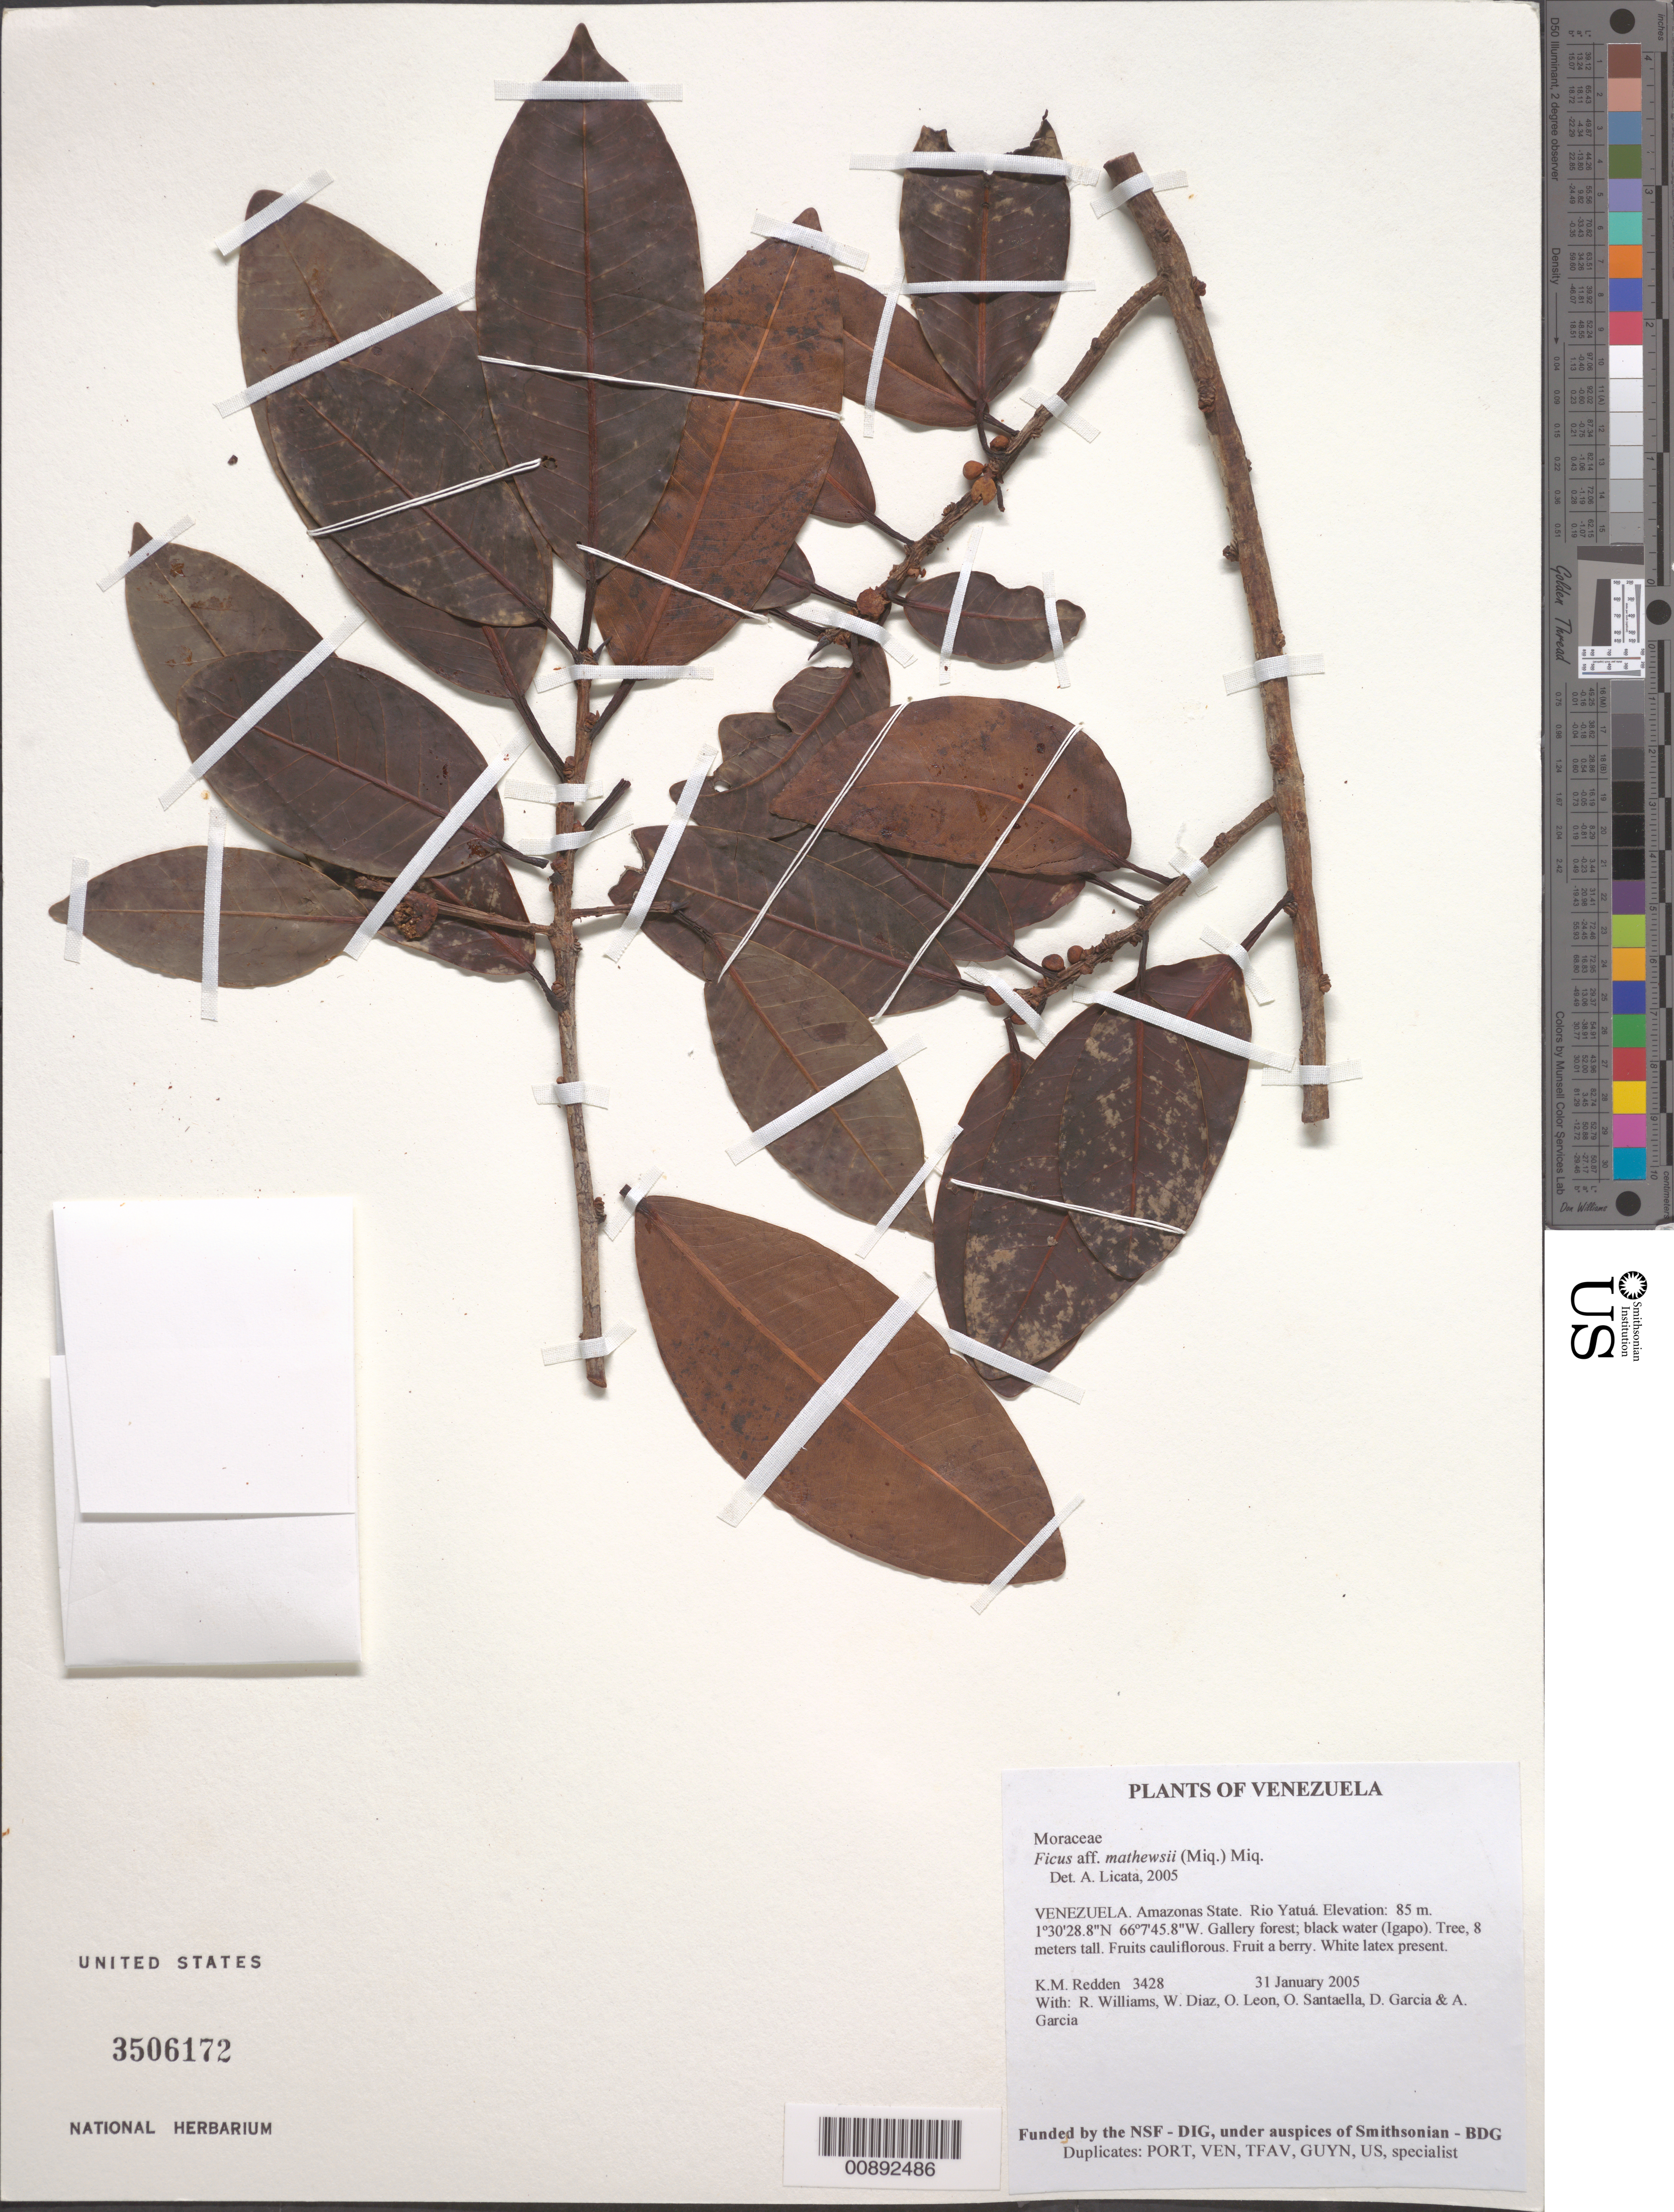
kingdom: Plantae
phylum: Tracheophyta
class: Magnoliopsida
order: Rosales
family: Moraceae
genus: Ficus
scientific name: Ficus mathewsii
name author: (Miq.) Miq.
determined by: Licata, A., (PORT), Univ. Nac. Exp. de los Llanos Ezequiel Zamora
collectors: K. M. Redden, R. Williams, W. Díaz P., O. León, O. Santaella, D. Garcia & A. Garcia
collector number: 3428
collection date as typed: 31 January 2005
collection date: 2005-01-31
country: Venezuela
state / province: Amazonas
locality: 10 - Rio Yatuá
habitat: Gallery forest; black water (Igapo)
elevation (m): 85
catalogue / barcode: US 3506172